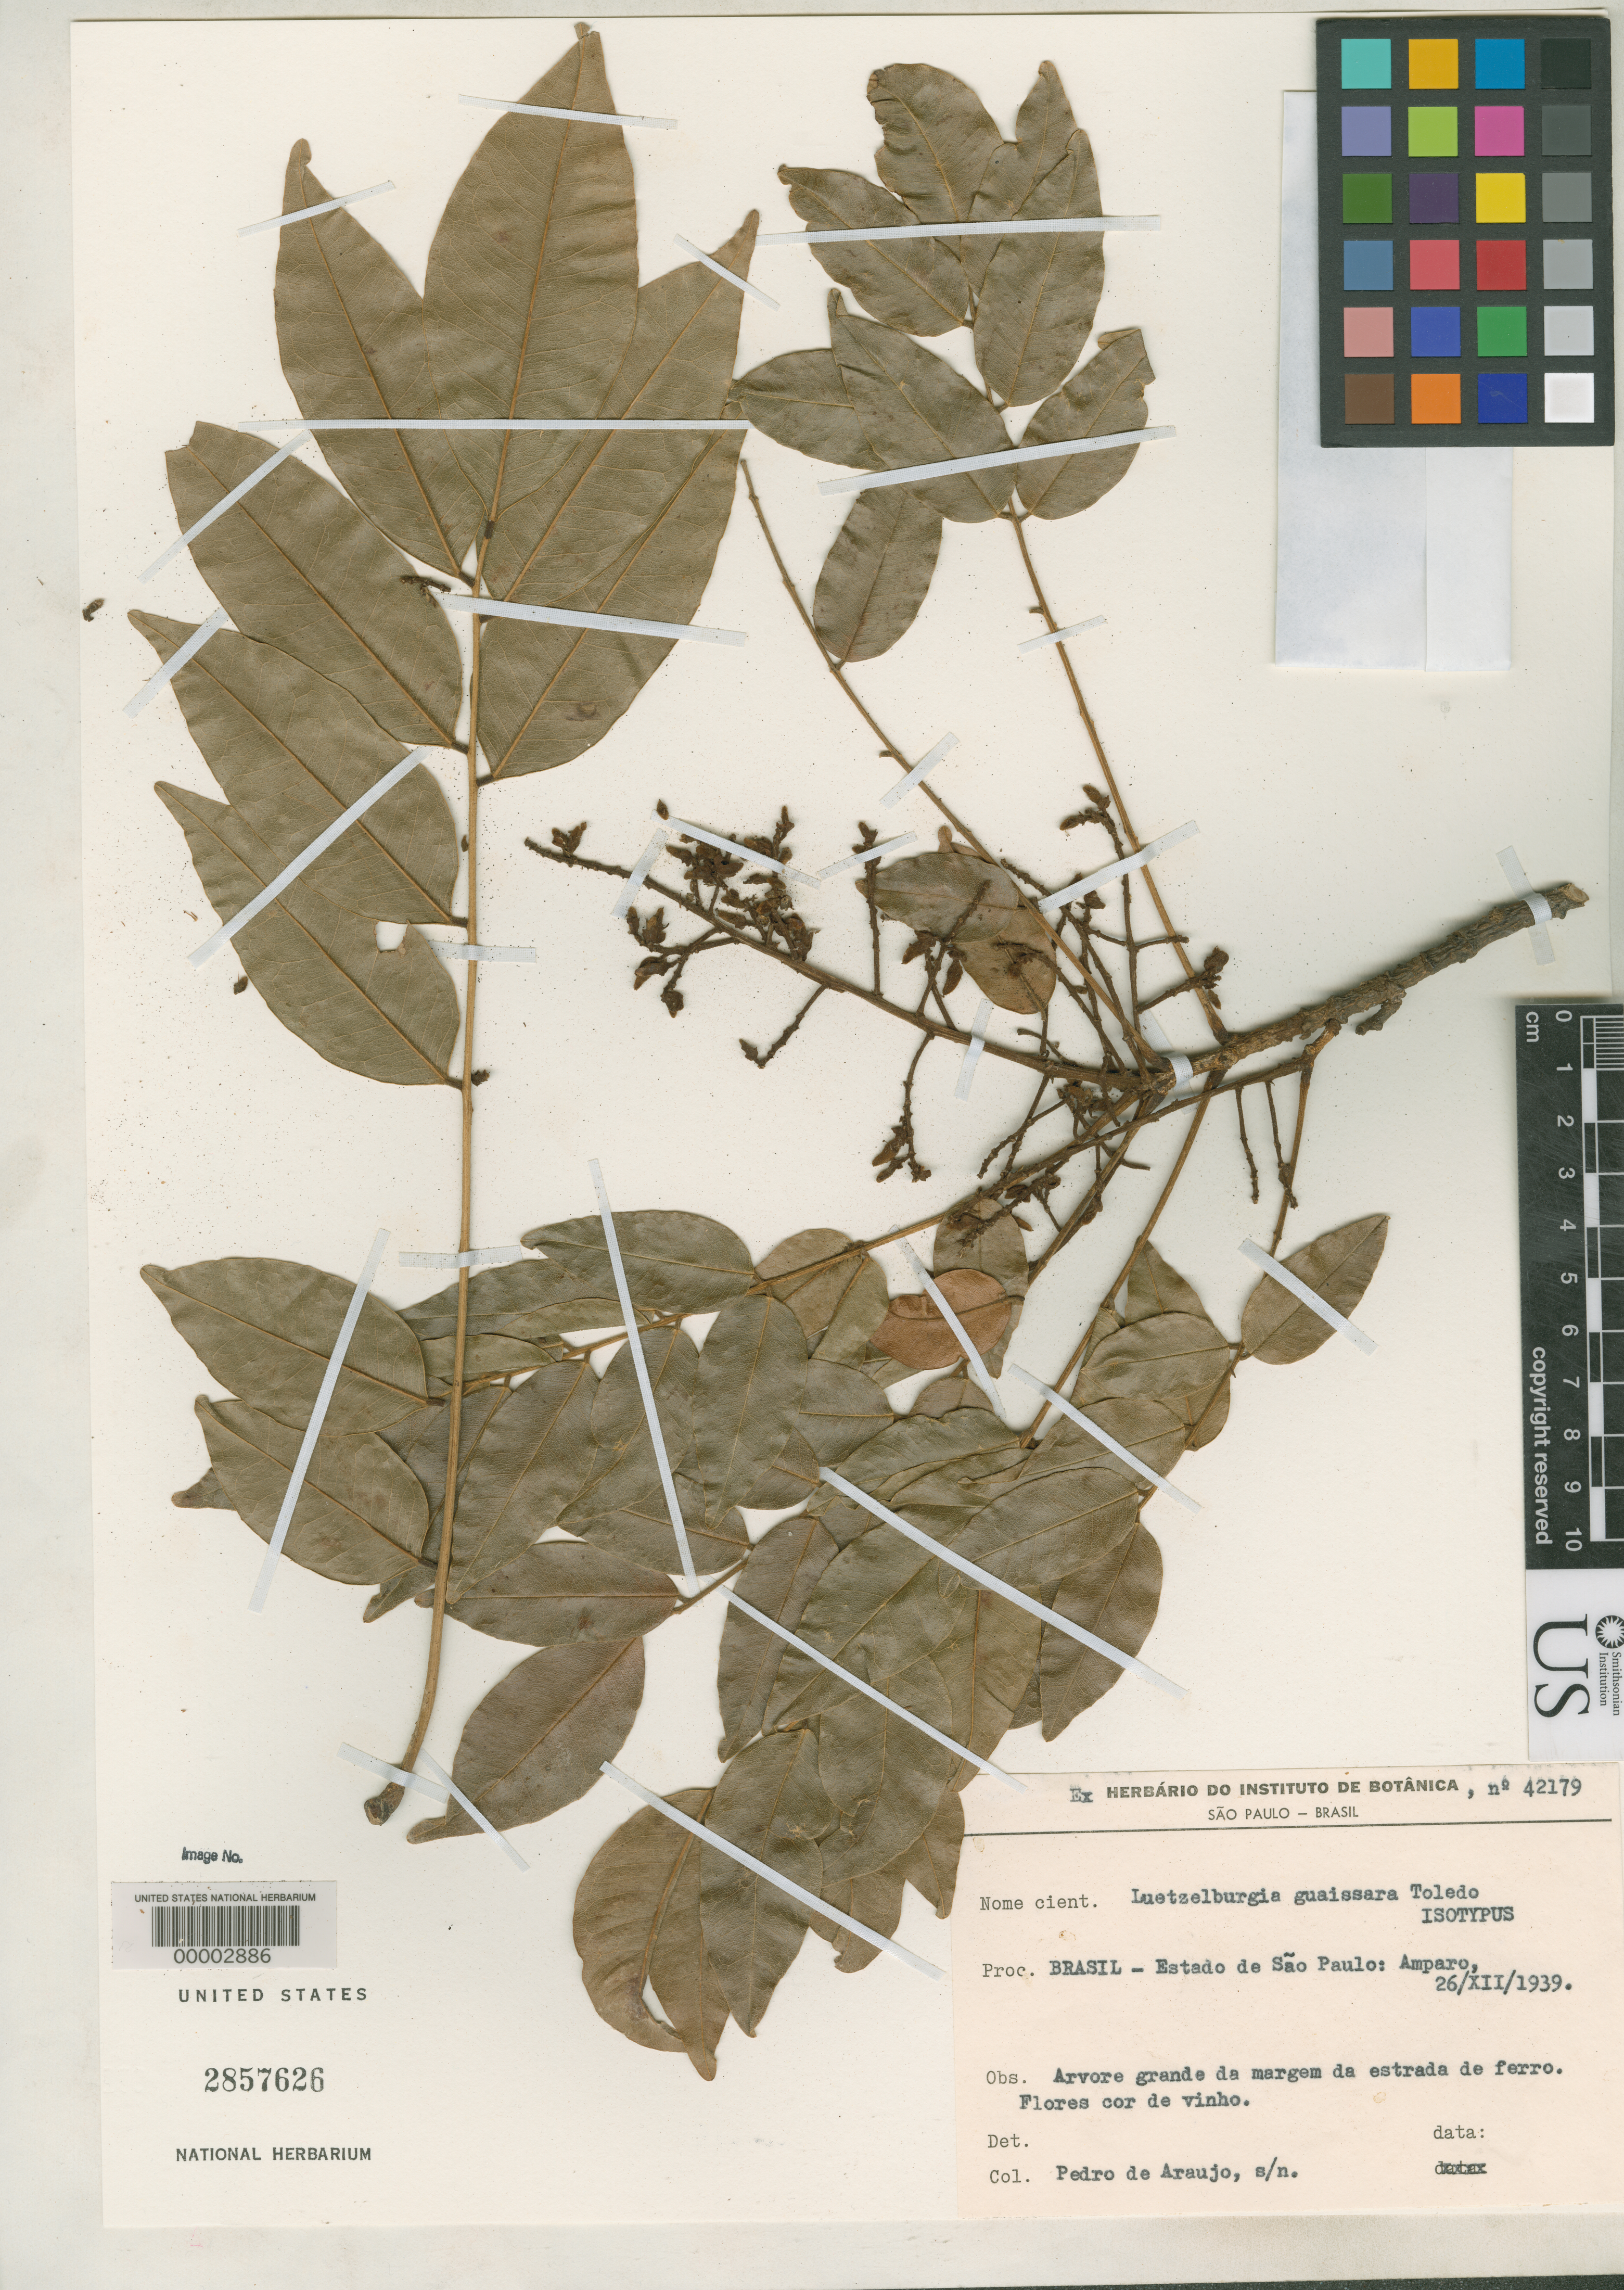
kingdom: Plantae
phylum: Tracheophyta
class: Magnoliopsida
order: Fabales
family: Fabaceae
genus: Luetzelburgia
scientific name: Luetzelburgia guaissara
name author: Toledo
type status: Isotype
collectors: P. de Araugo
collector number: Sao Paulo Inst. Bot. 42179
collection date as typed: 26 Dec 1939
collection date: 1939-12-26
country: Brazil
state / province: São Paulo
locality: Amparo.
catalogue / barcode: US 2857626